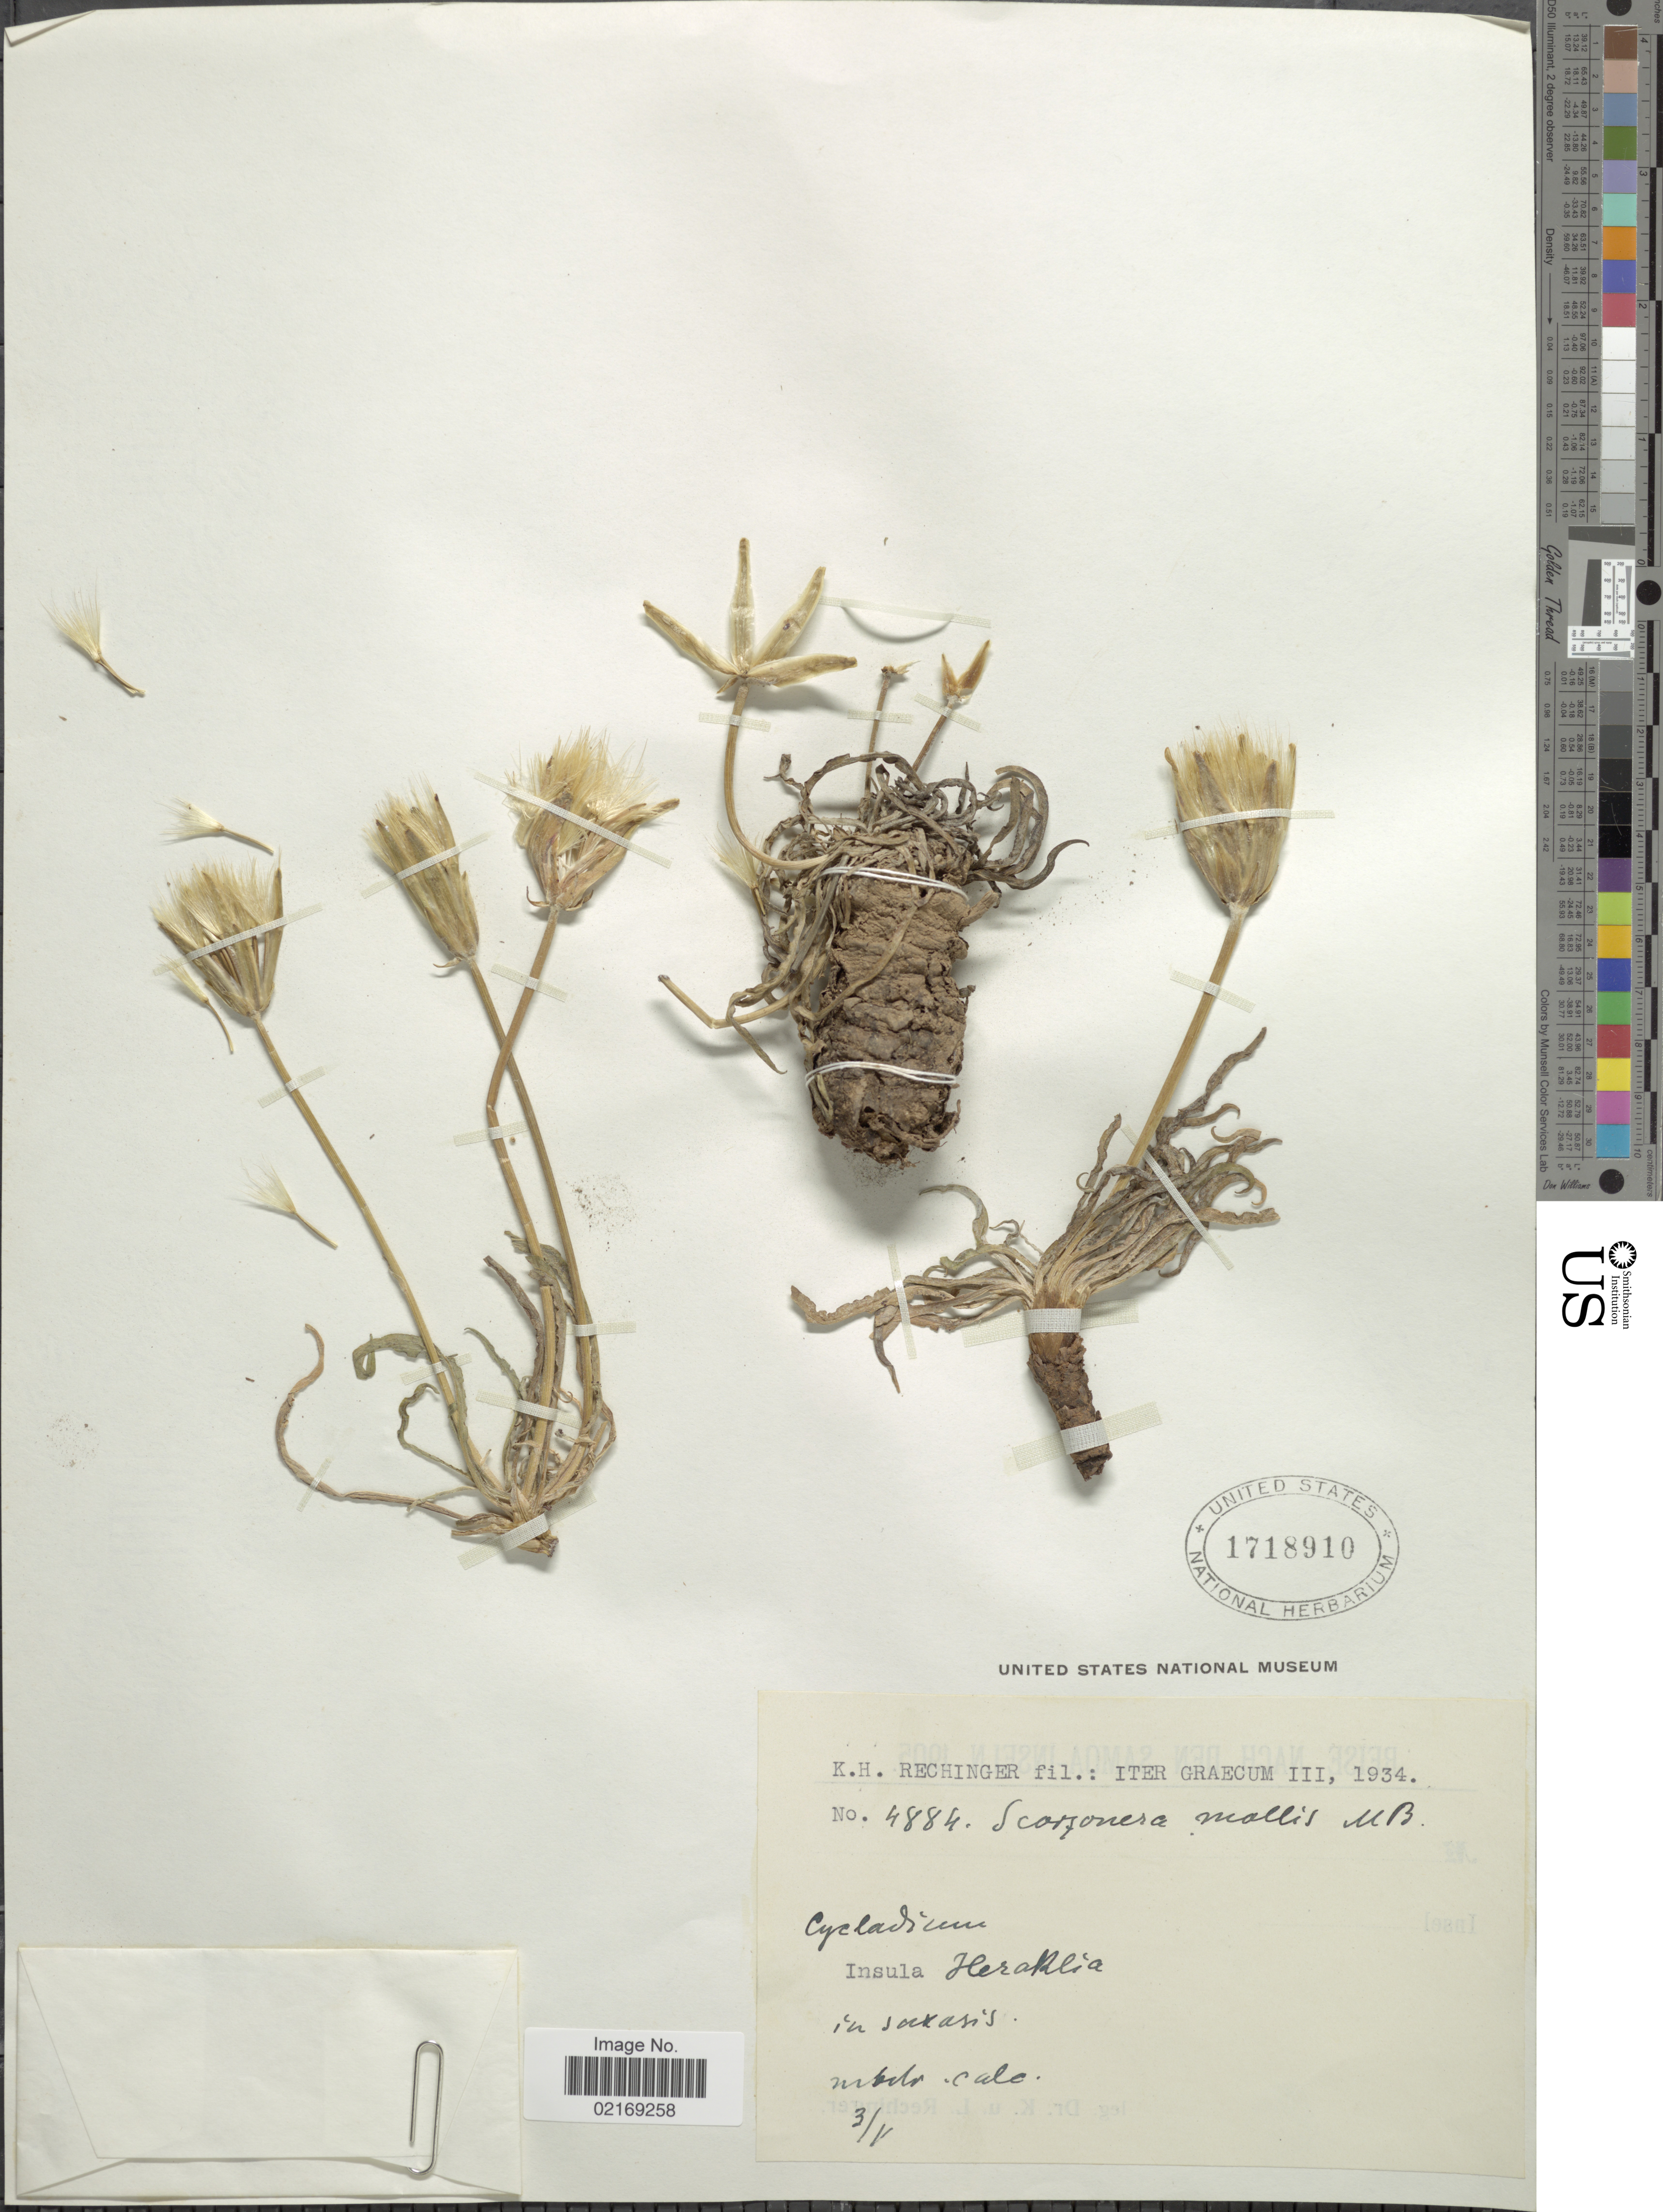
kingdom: Plantae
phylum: Tracheophyta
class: Magnoliopsida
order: Asterales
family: Asteraceae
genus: Scorzonera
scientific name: Scorzonera mollis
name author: M. Bieb.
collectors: K. H. Rechinger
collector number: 4884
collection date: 1934-11-03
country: Greece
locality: Iter Graecum, Insula Heraklia.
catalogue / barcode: US 1718910